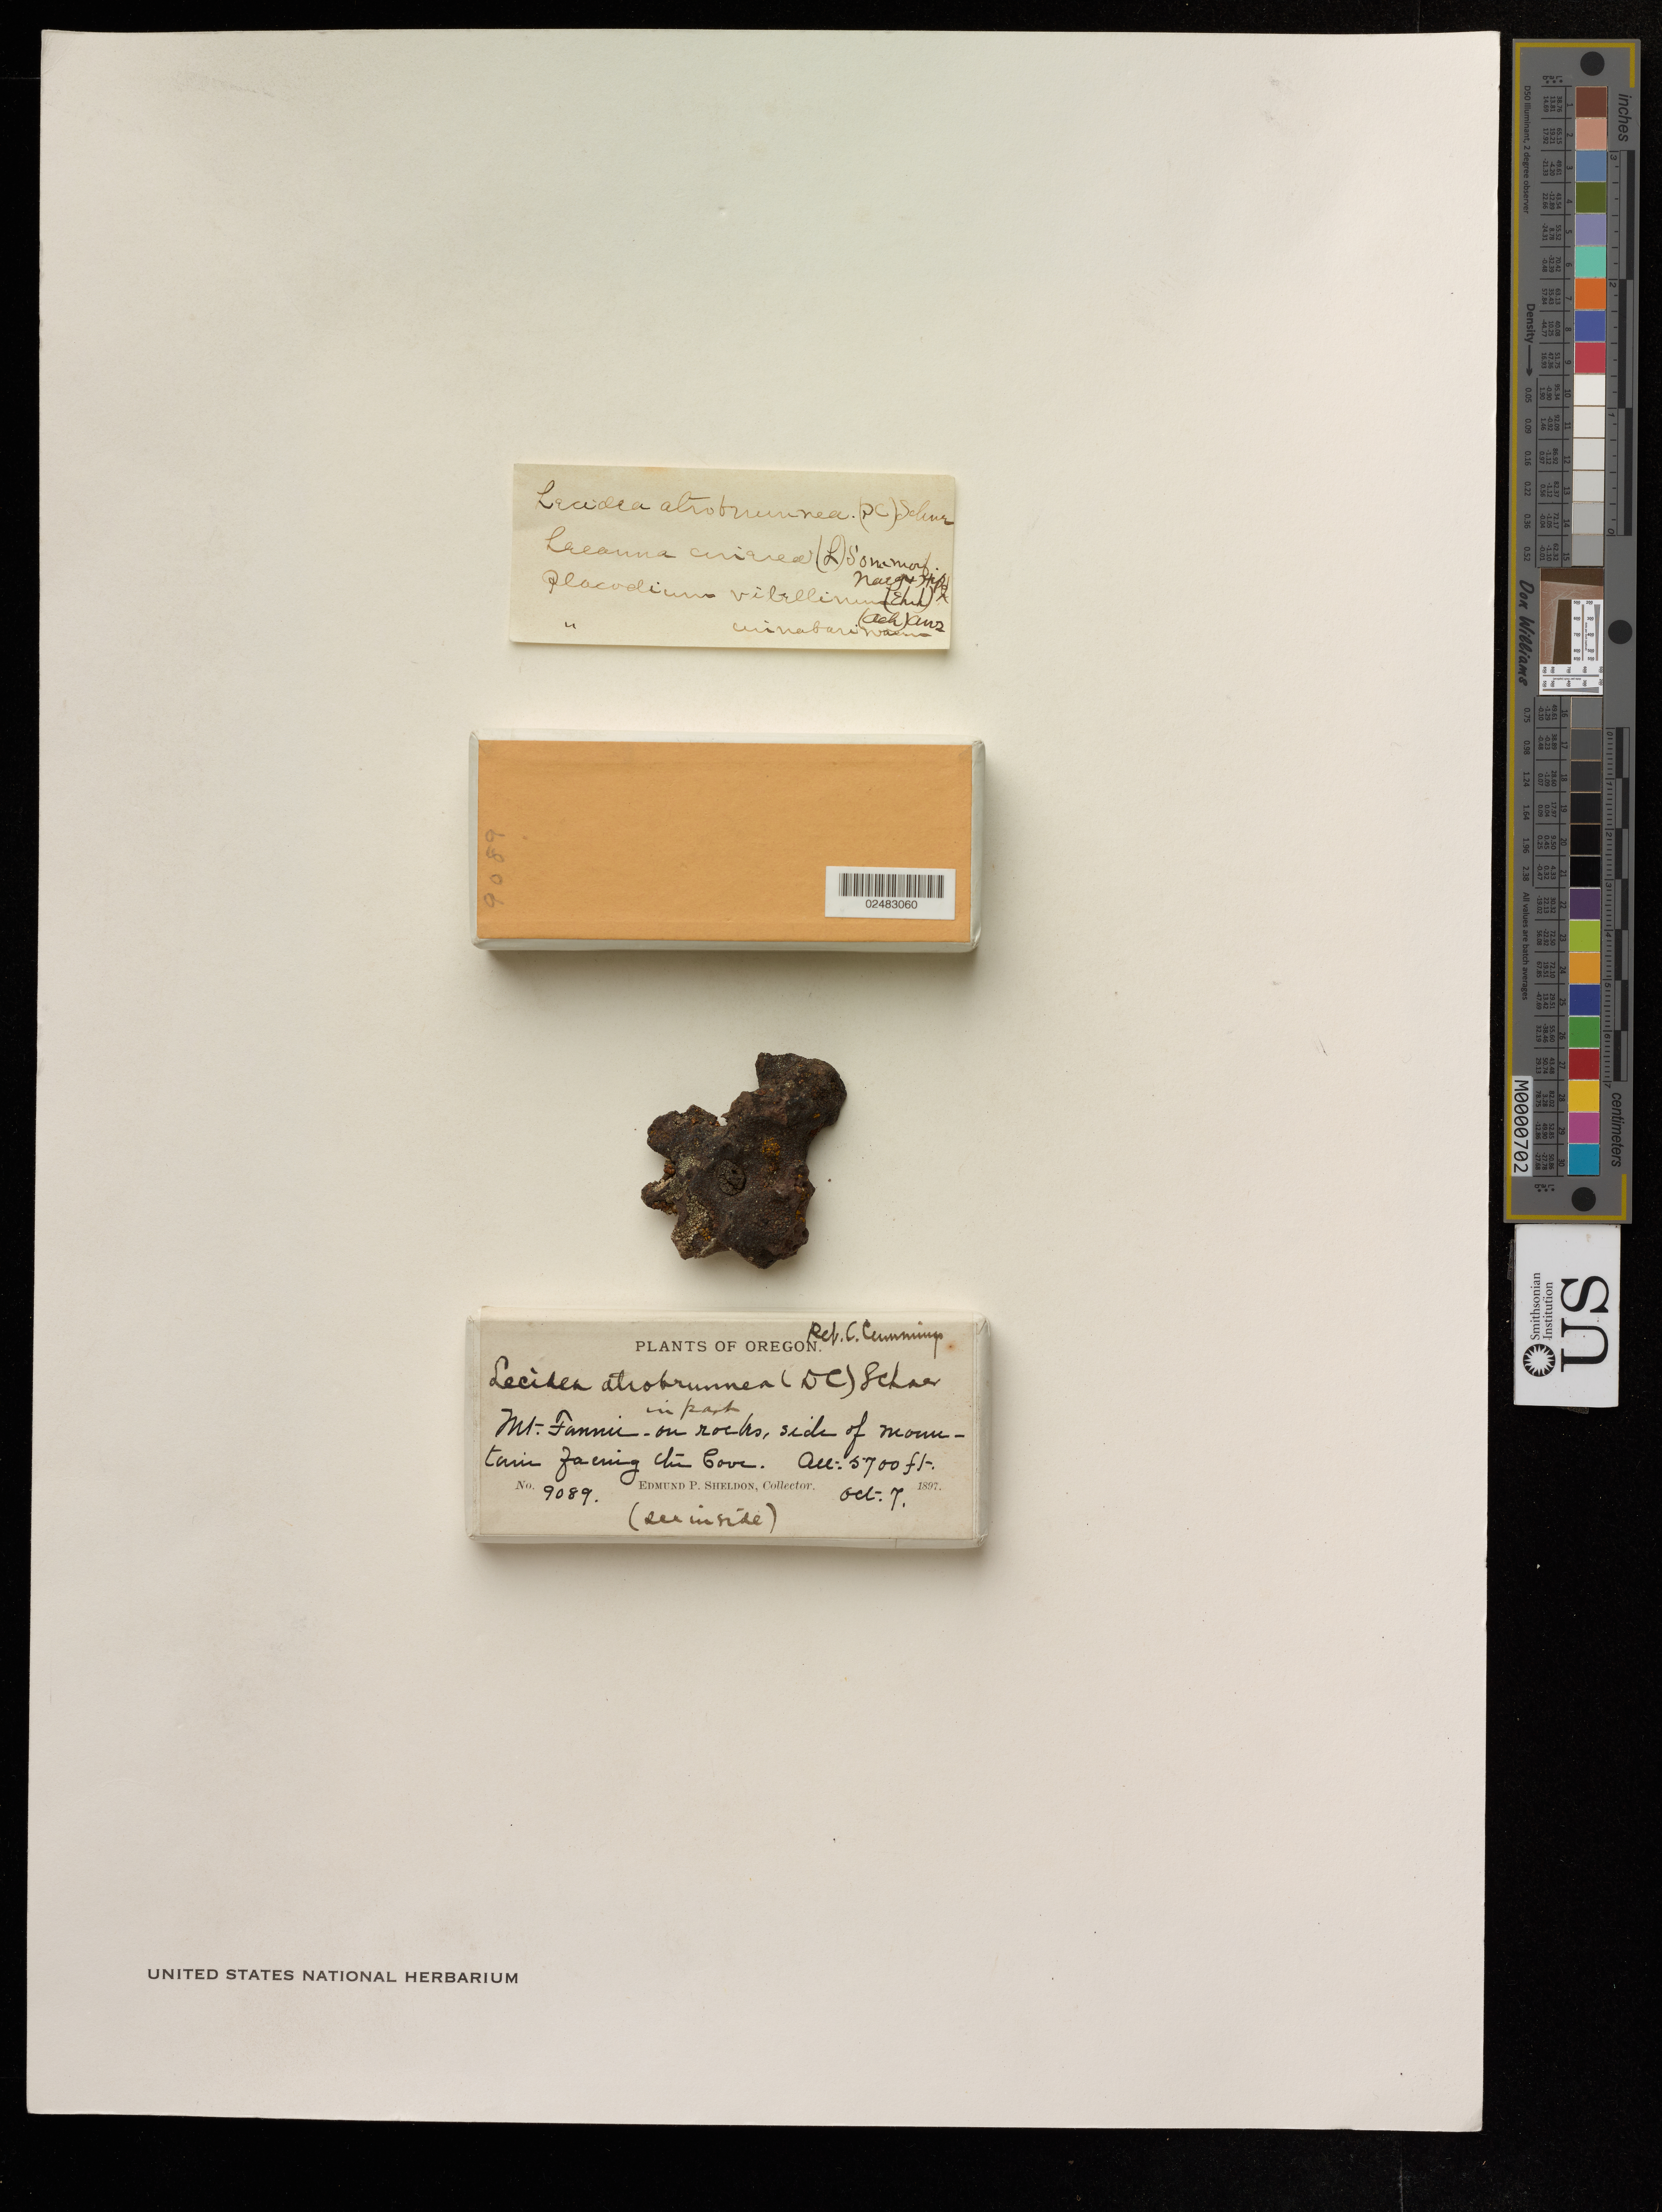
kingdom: Fungi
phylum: Ascomycota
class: Lecanoromycetes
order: Lecideales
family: Lecideaceae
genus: Lecidea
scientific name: Lecidea atrobrunnea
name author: (DC.) Schaer.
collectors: E. P. Sheldon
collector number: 9089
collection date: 1897-10-07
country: United States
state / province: Oregon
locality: Mt. Fannie. Side of mountain facing Chi Cove.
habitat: On rocks.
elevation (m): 1737